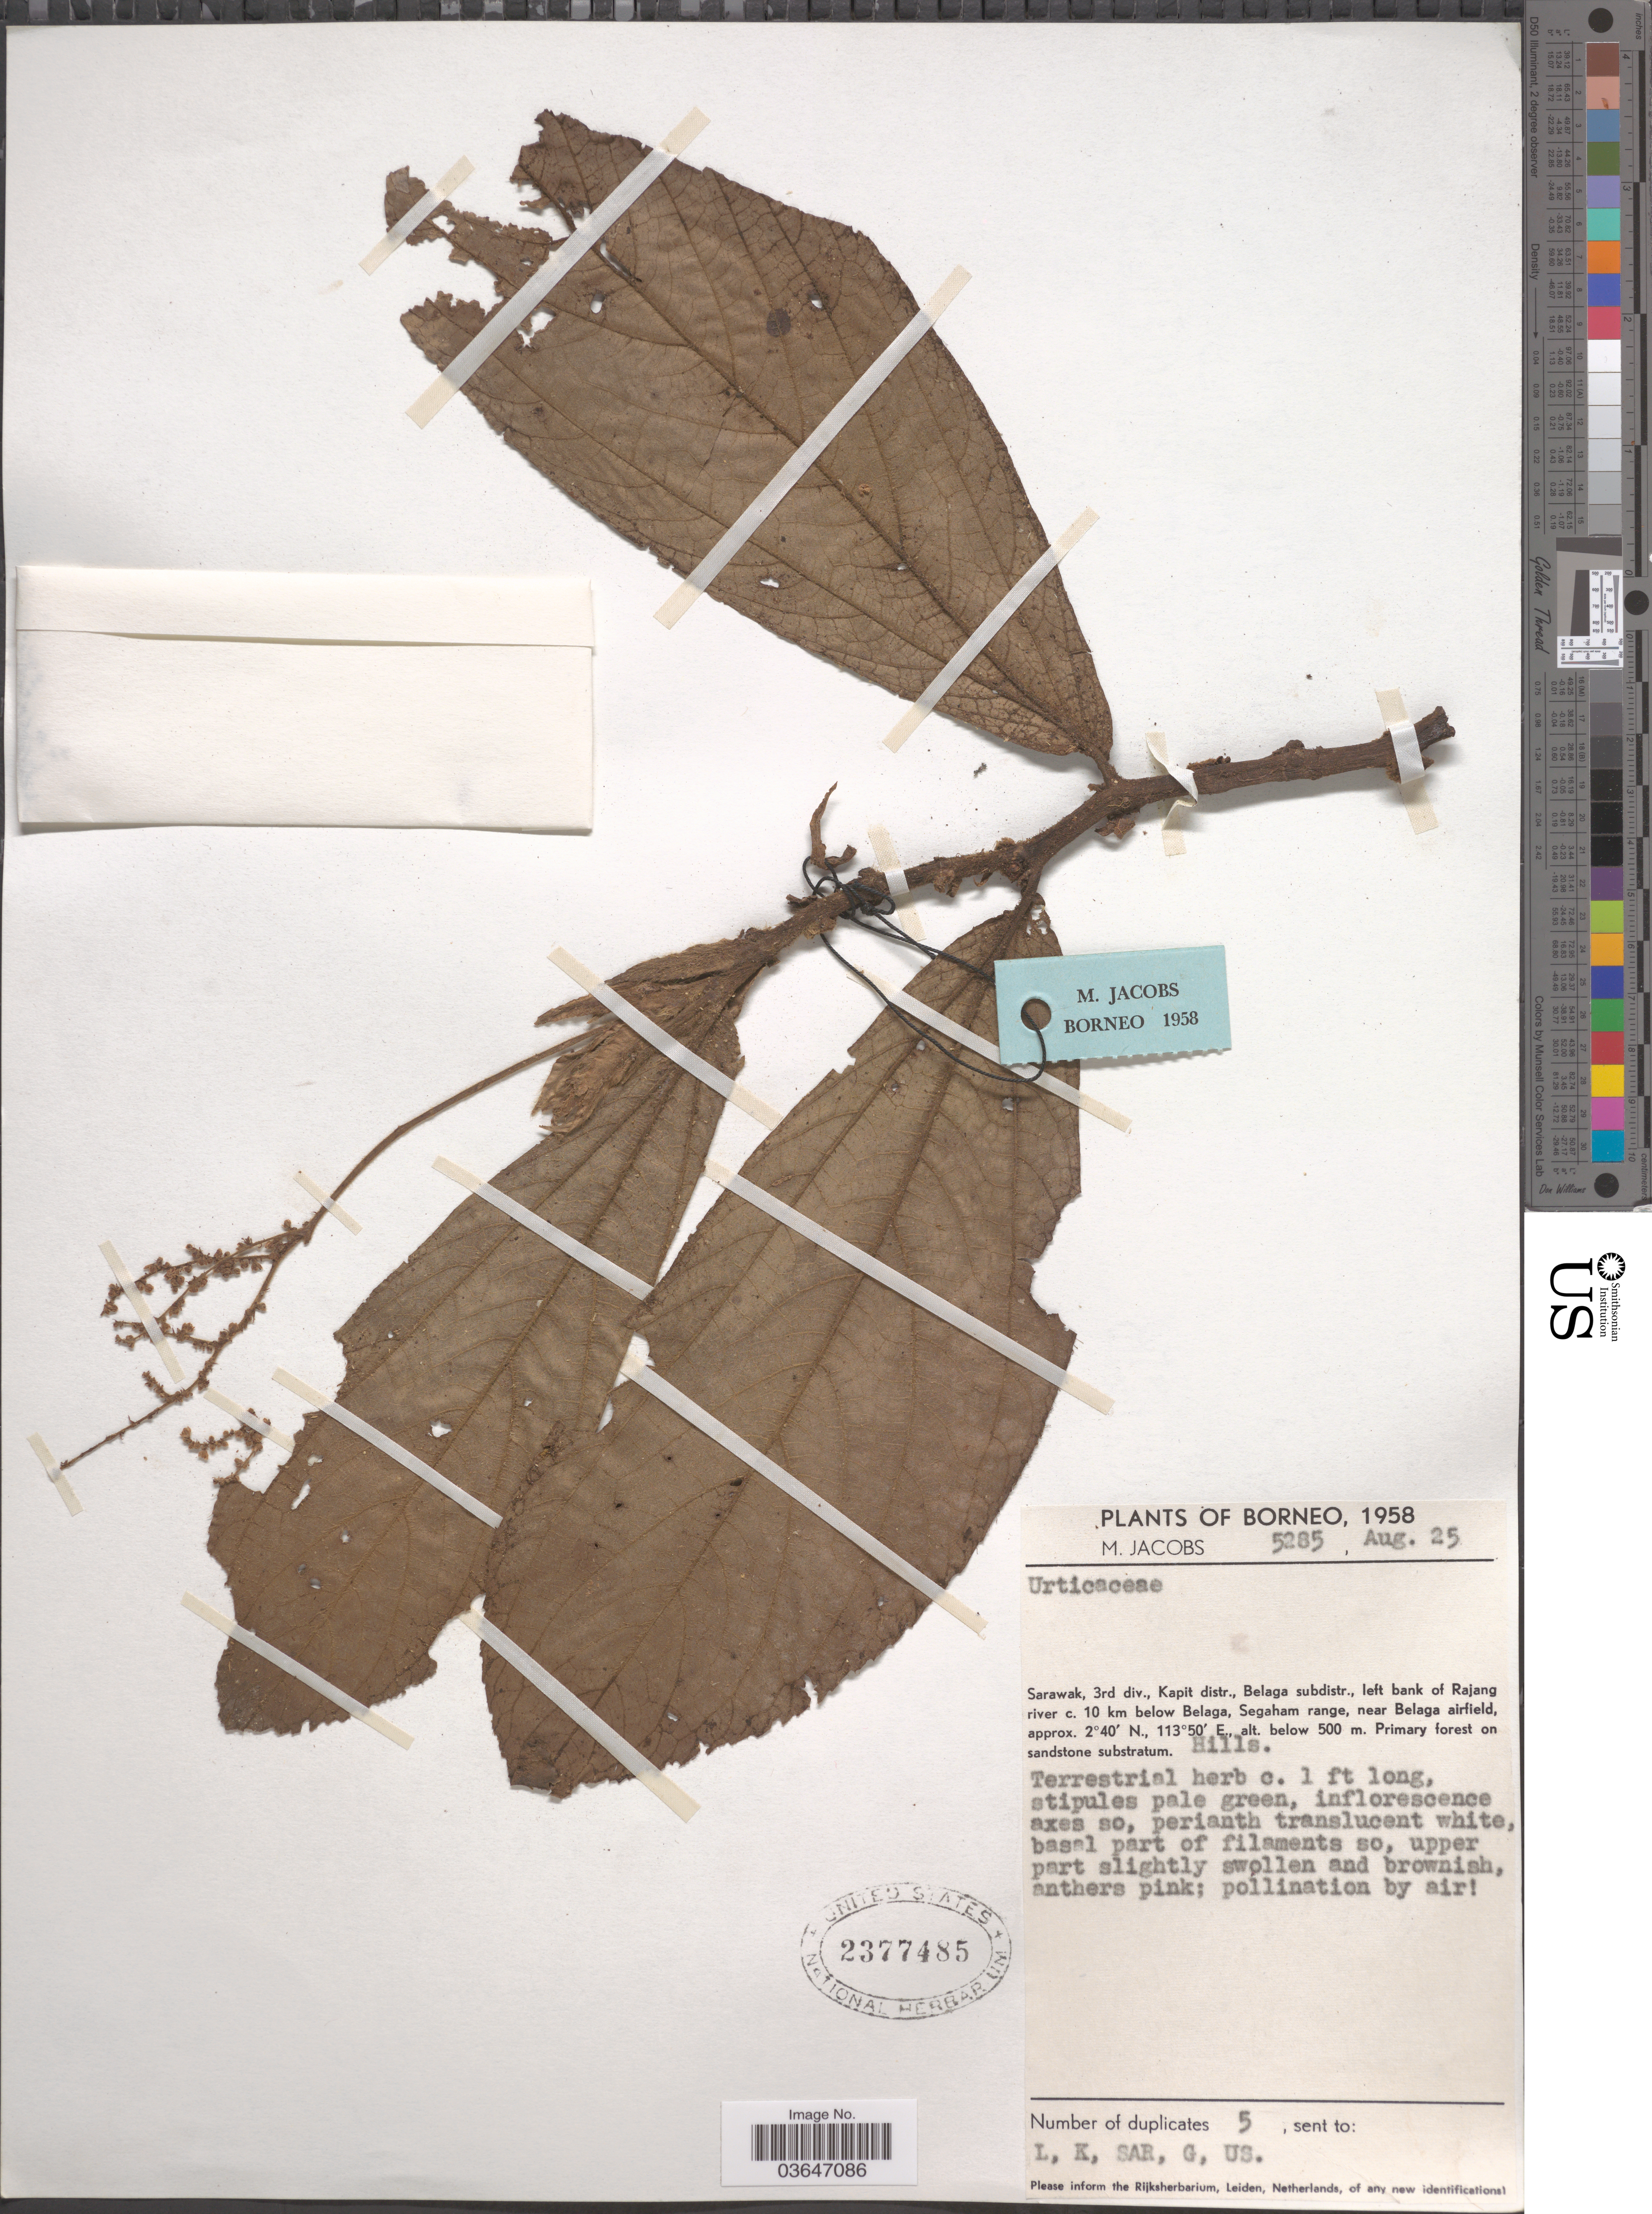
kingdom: Plantae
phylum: Tracheophyta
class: Magnoliopsida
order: Proteales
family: Proteaceae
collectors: M. Jacobs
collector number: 5285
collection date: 1958-08-25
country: Malaysia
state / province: Sarawak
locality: Borneo. 3rd div., Kapit distr., Belaga subdistr., left bank of Rajang river c. 10 km below Belaga, Segaham range, near Belaga airfield.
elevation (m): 500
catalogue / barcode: US 2377485